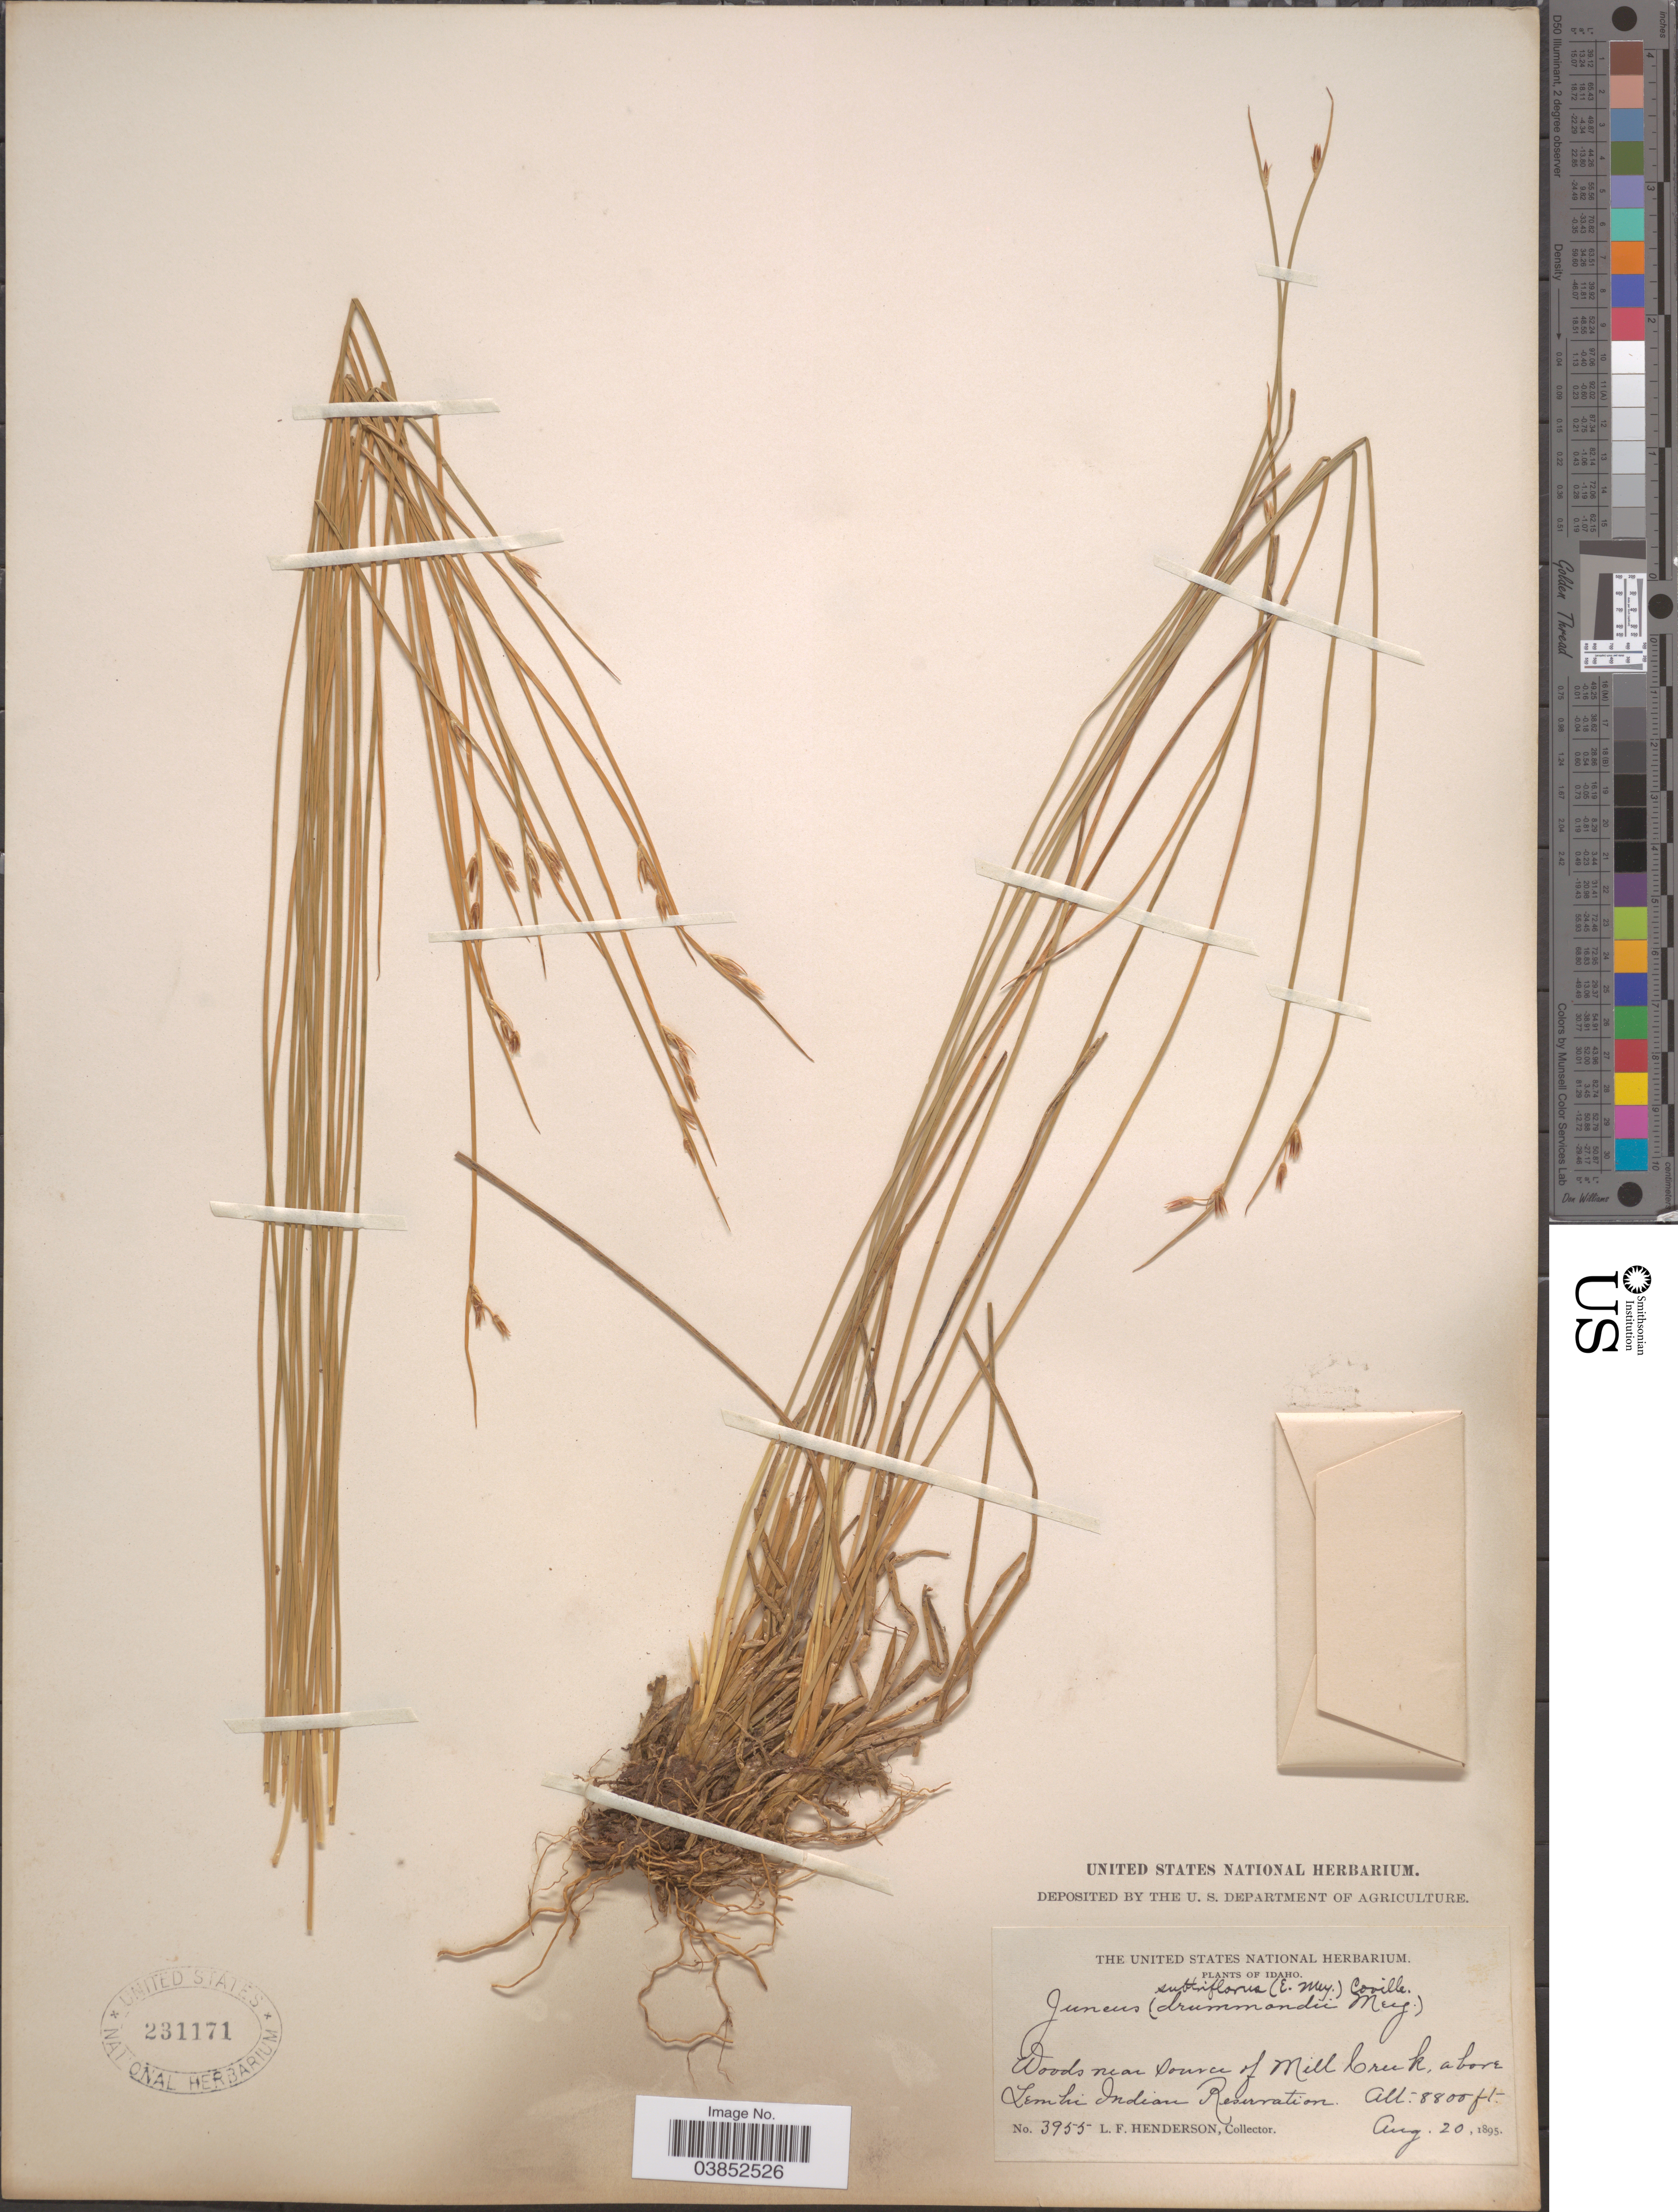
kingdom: Plantae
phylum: Tracheophyta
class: Liliopsida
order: Poales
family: Juncaceae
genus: Juncus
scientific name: Juncus drummondii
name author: E. Mey.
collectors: L. Henderson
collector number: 3955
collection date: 1895-08-20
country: United States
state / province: Idaho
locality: Near source of Mill Creek, above Lemhi Indian Reservation.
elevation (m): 2682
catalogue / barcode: US 231171